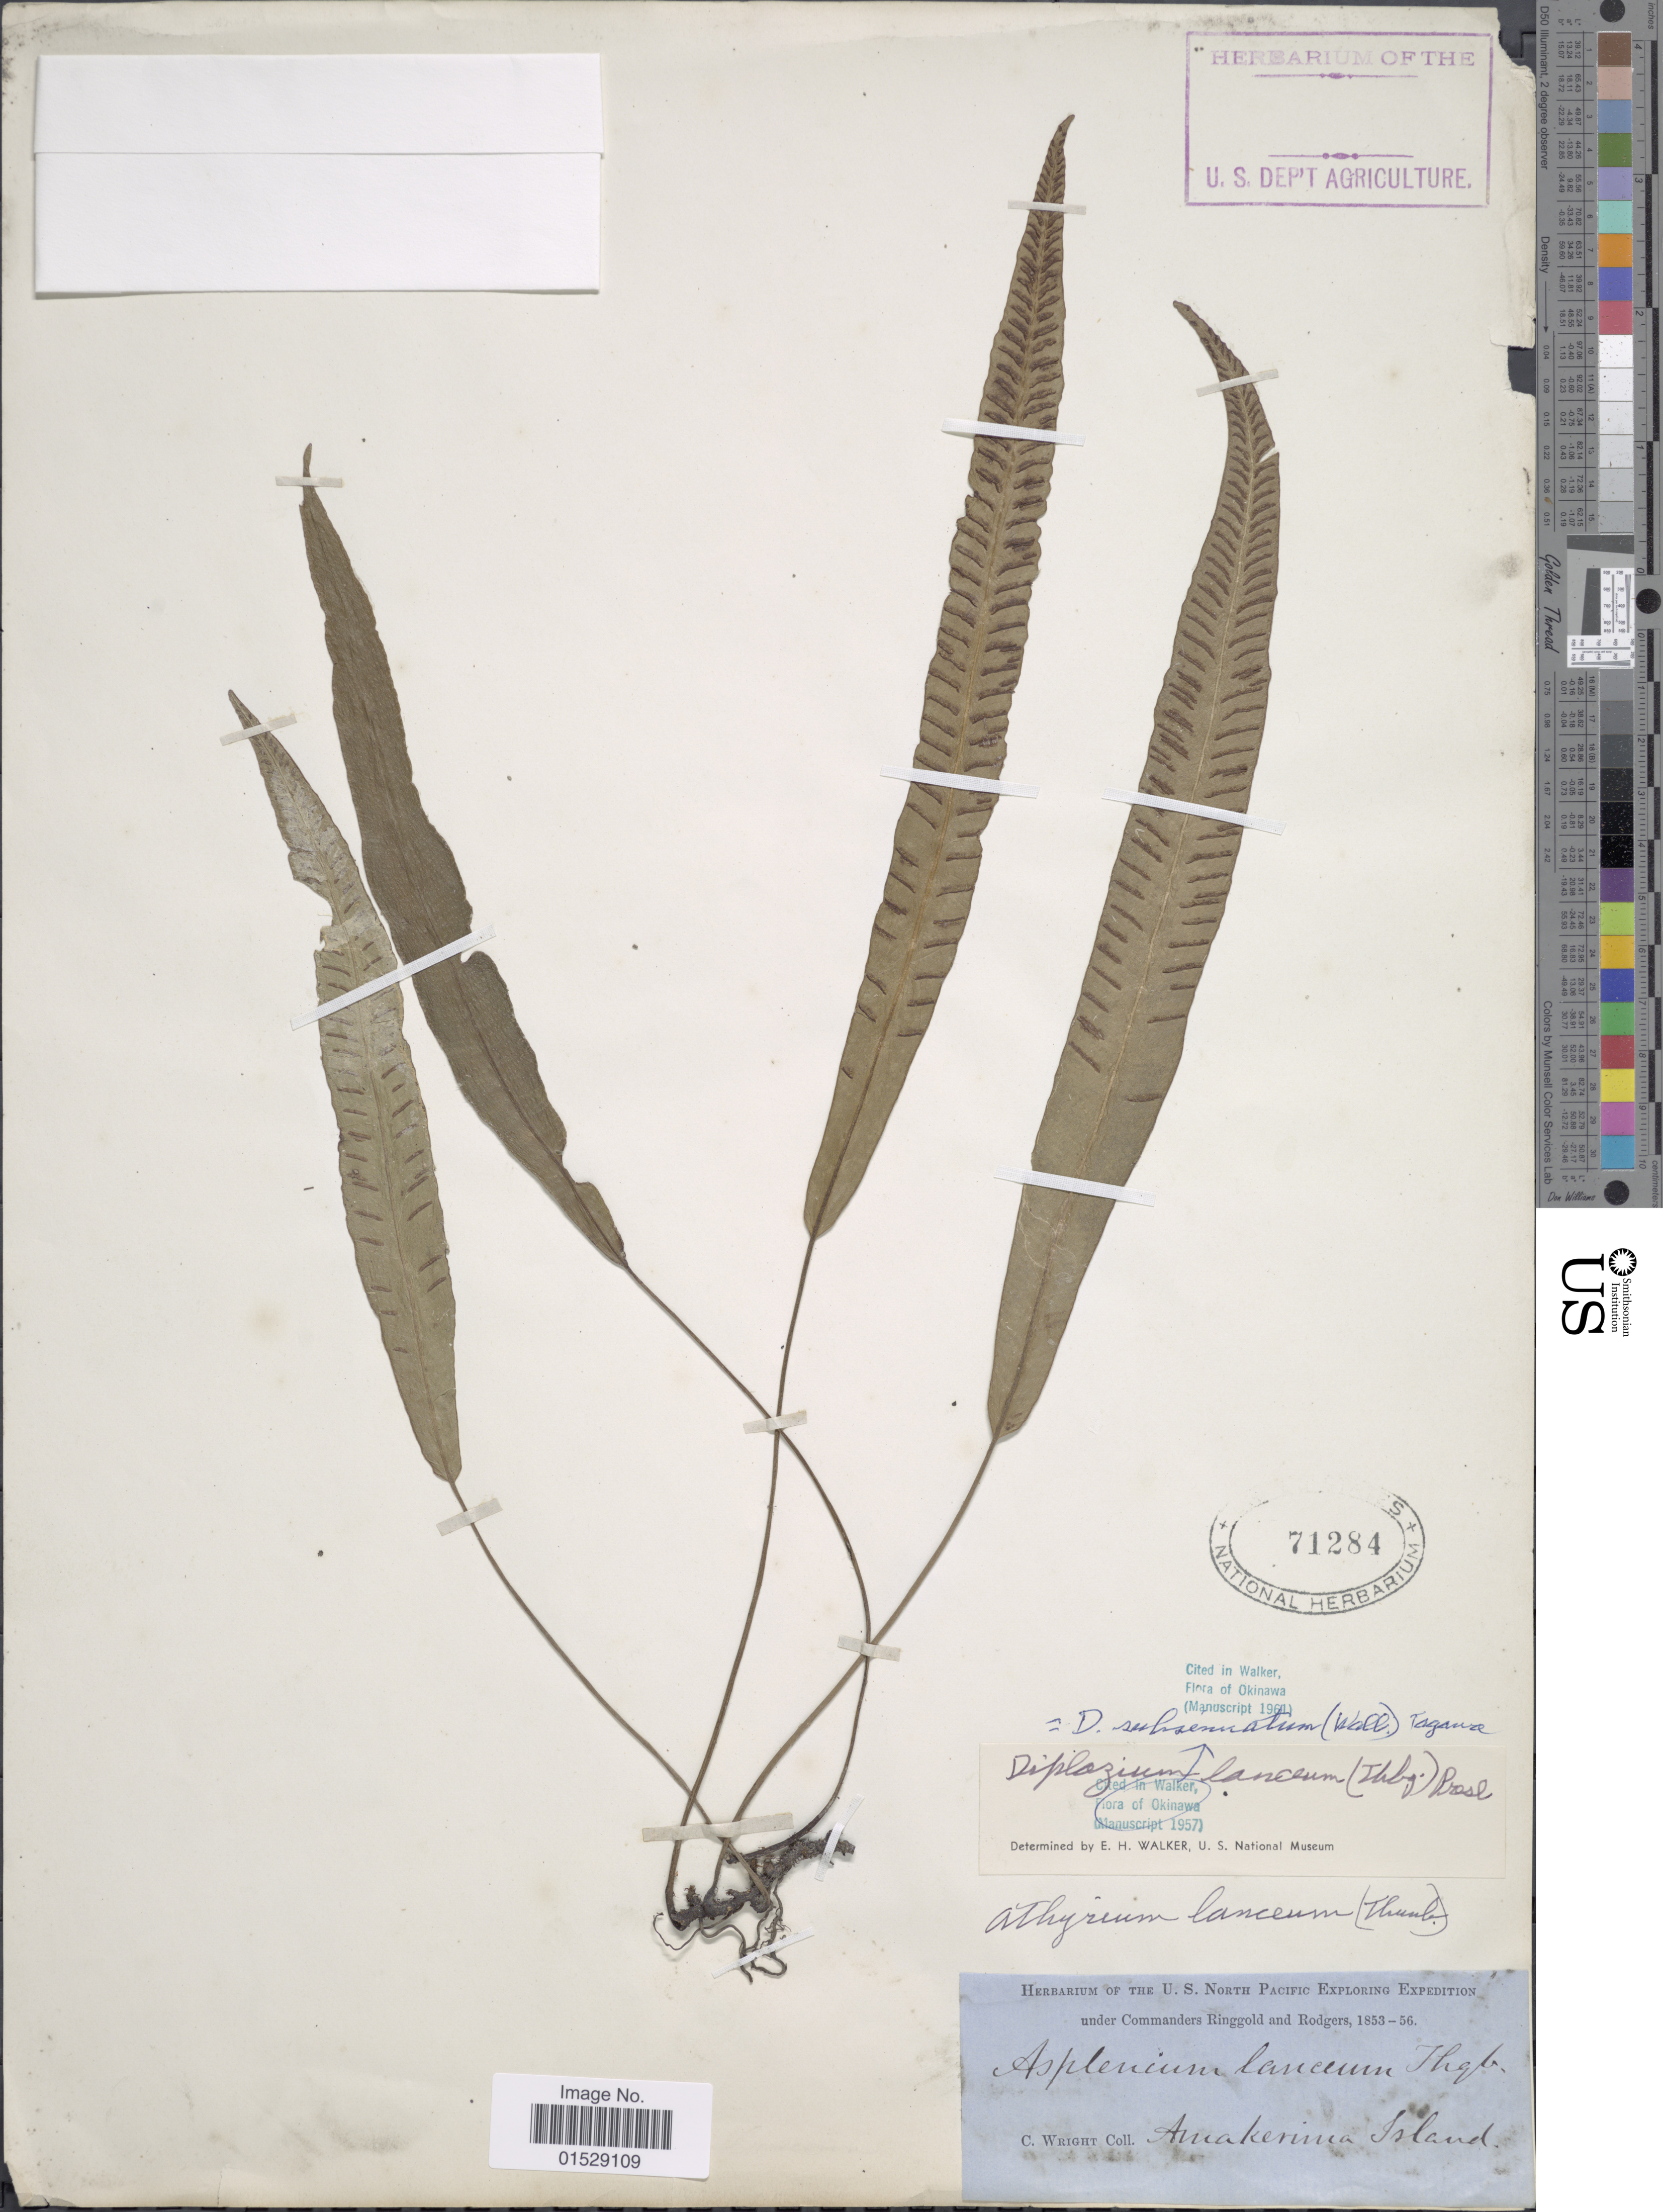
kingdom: Plantae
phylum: Tracheophyta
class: Polypodiopsida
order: Polypodiales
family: Athyriaceae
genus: Deparia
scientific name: Deparia lancea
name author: (Thunb.) Fraser-Jenk.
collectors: C. Wright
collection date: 1853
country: Japan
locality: Amakerima Island.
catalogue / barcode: US 71284